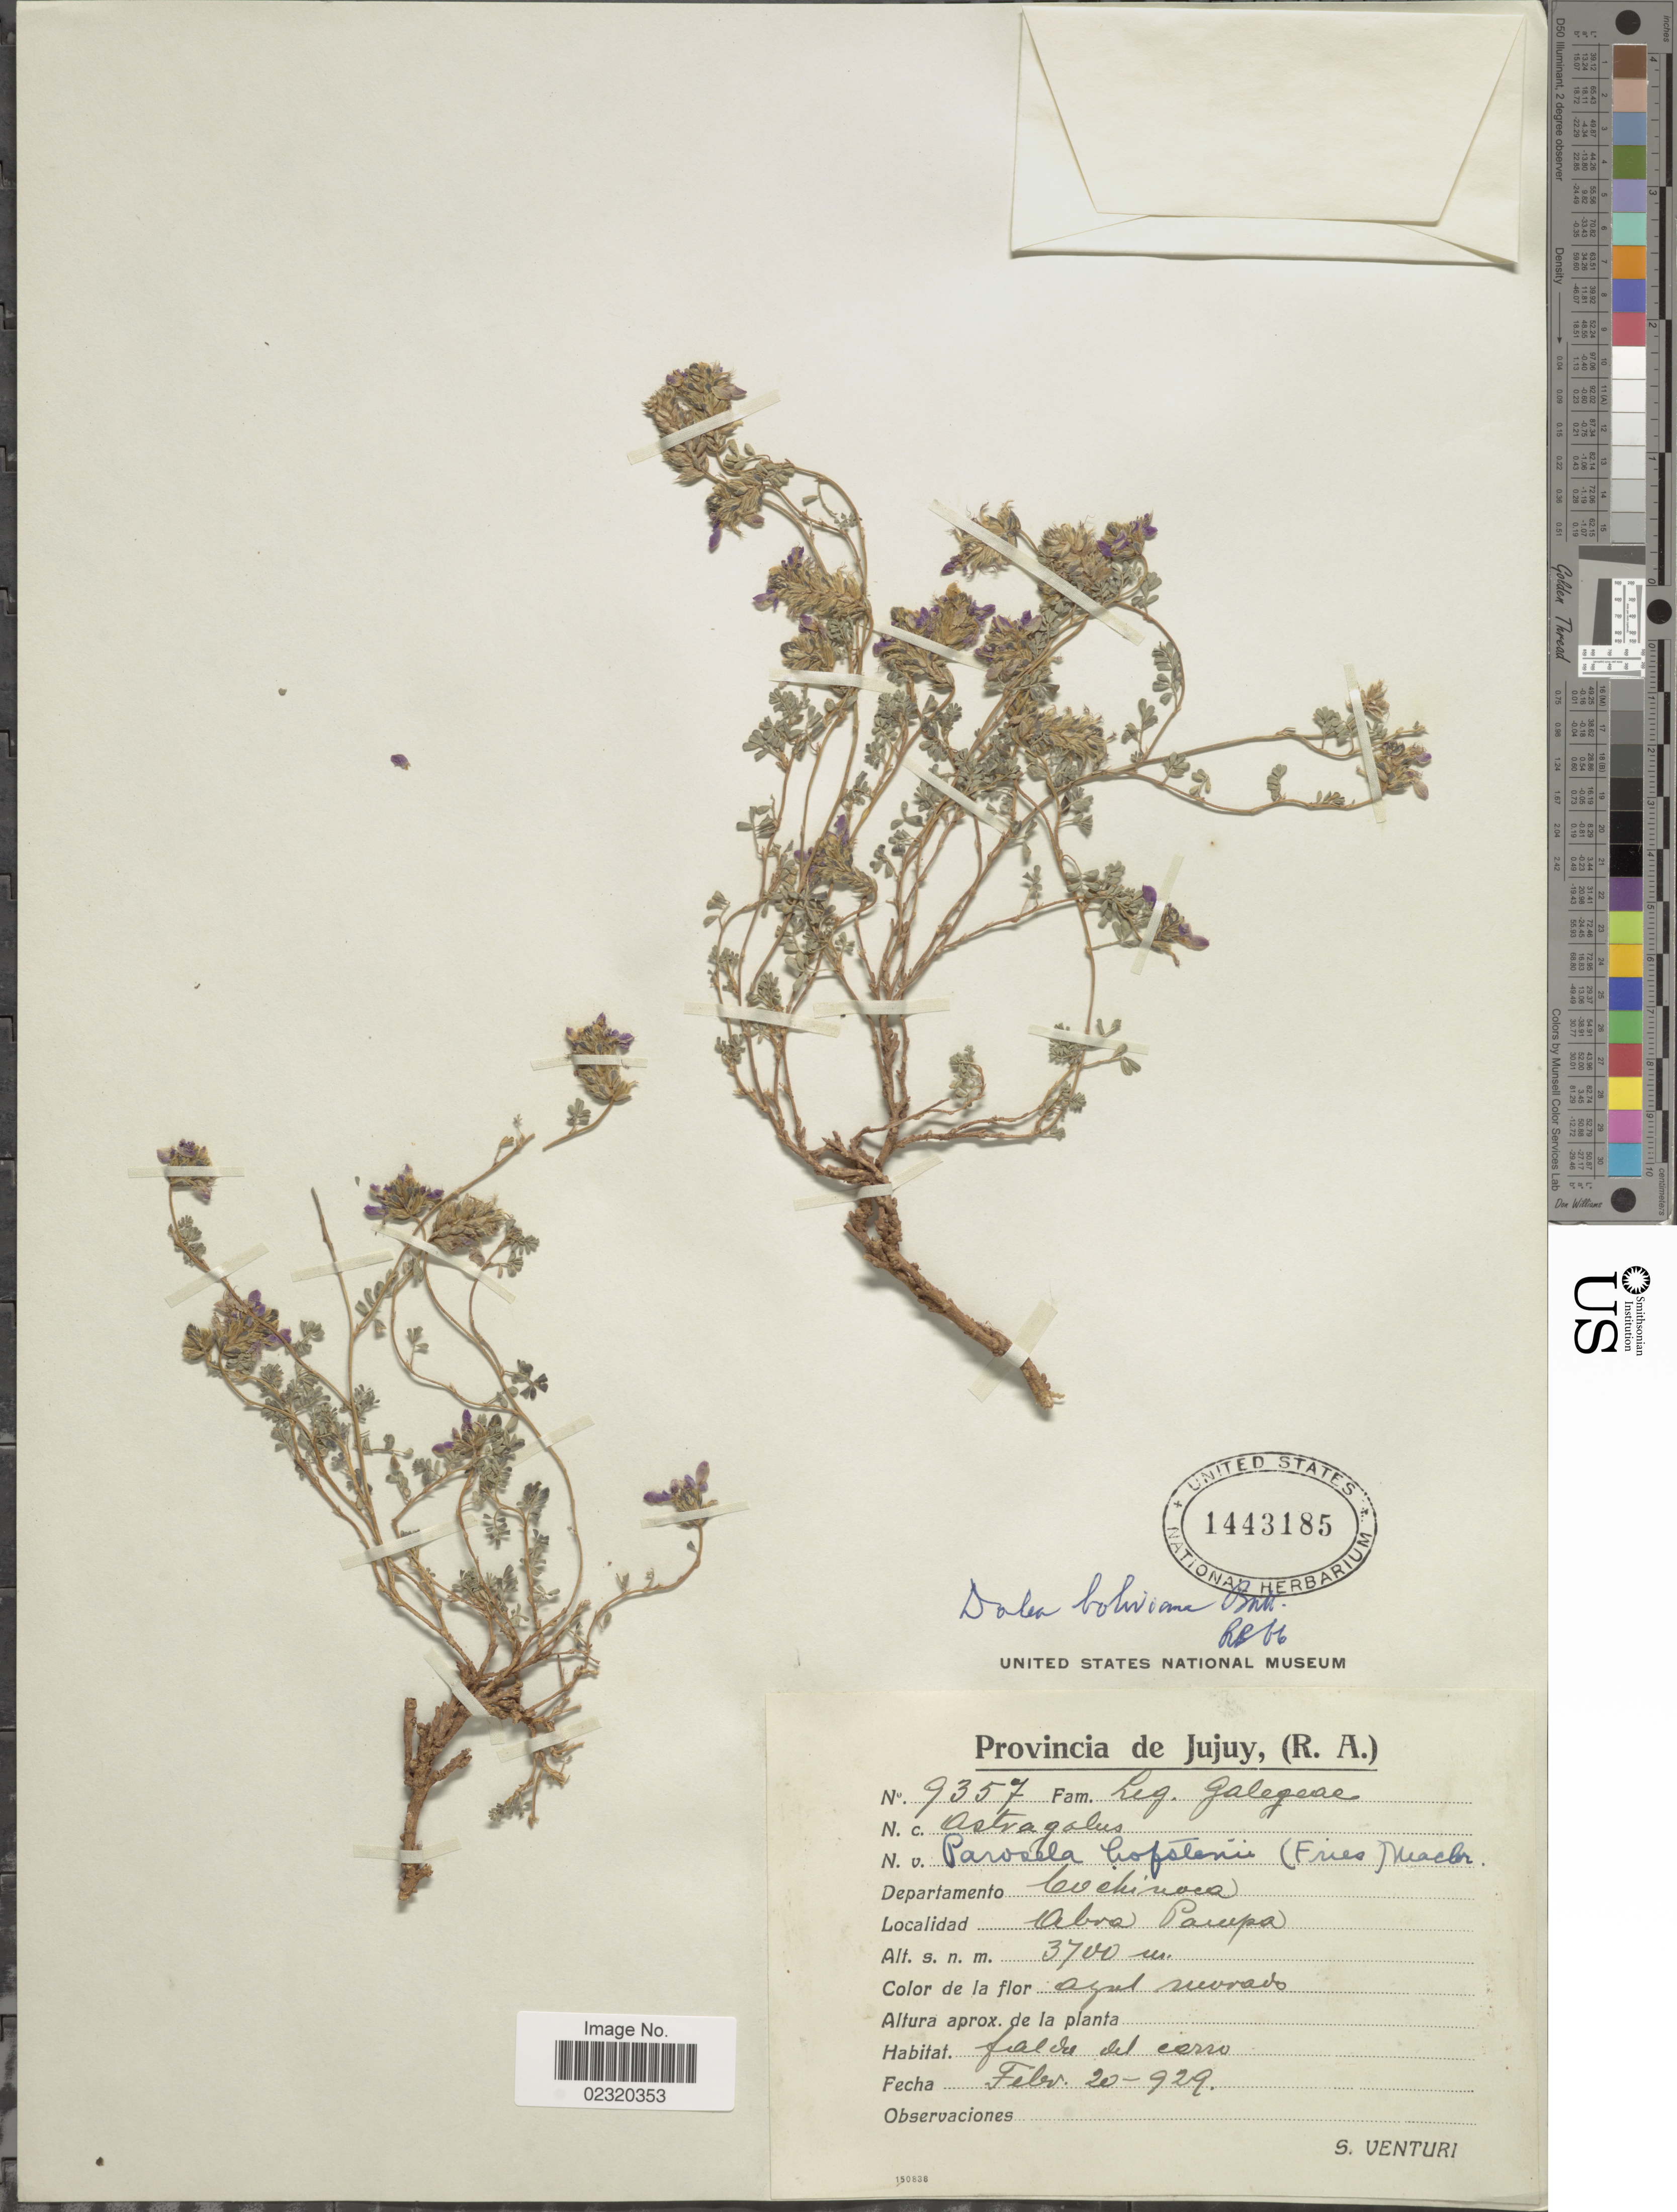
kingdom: Plantae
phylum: Tracheophyta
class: Magnoliopsida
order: Fabales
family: Fabaceae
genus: Dalea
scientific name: Dalea boliviana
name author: Britton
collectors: S. Venturi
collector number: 9357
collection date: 1929-02-20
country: Argentina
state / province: Jujuy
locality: (R.A.), Departamento Cochinoca, Abra Pampa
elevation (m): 3700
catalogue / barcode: US 1443185